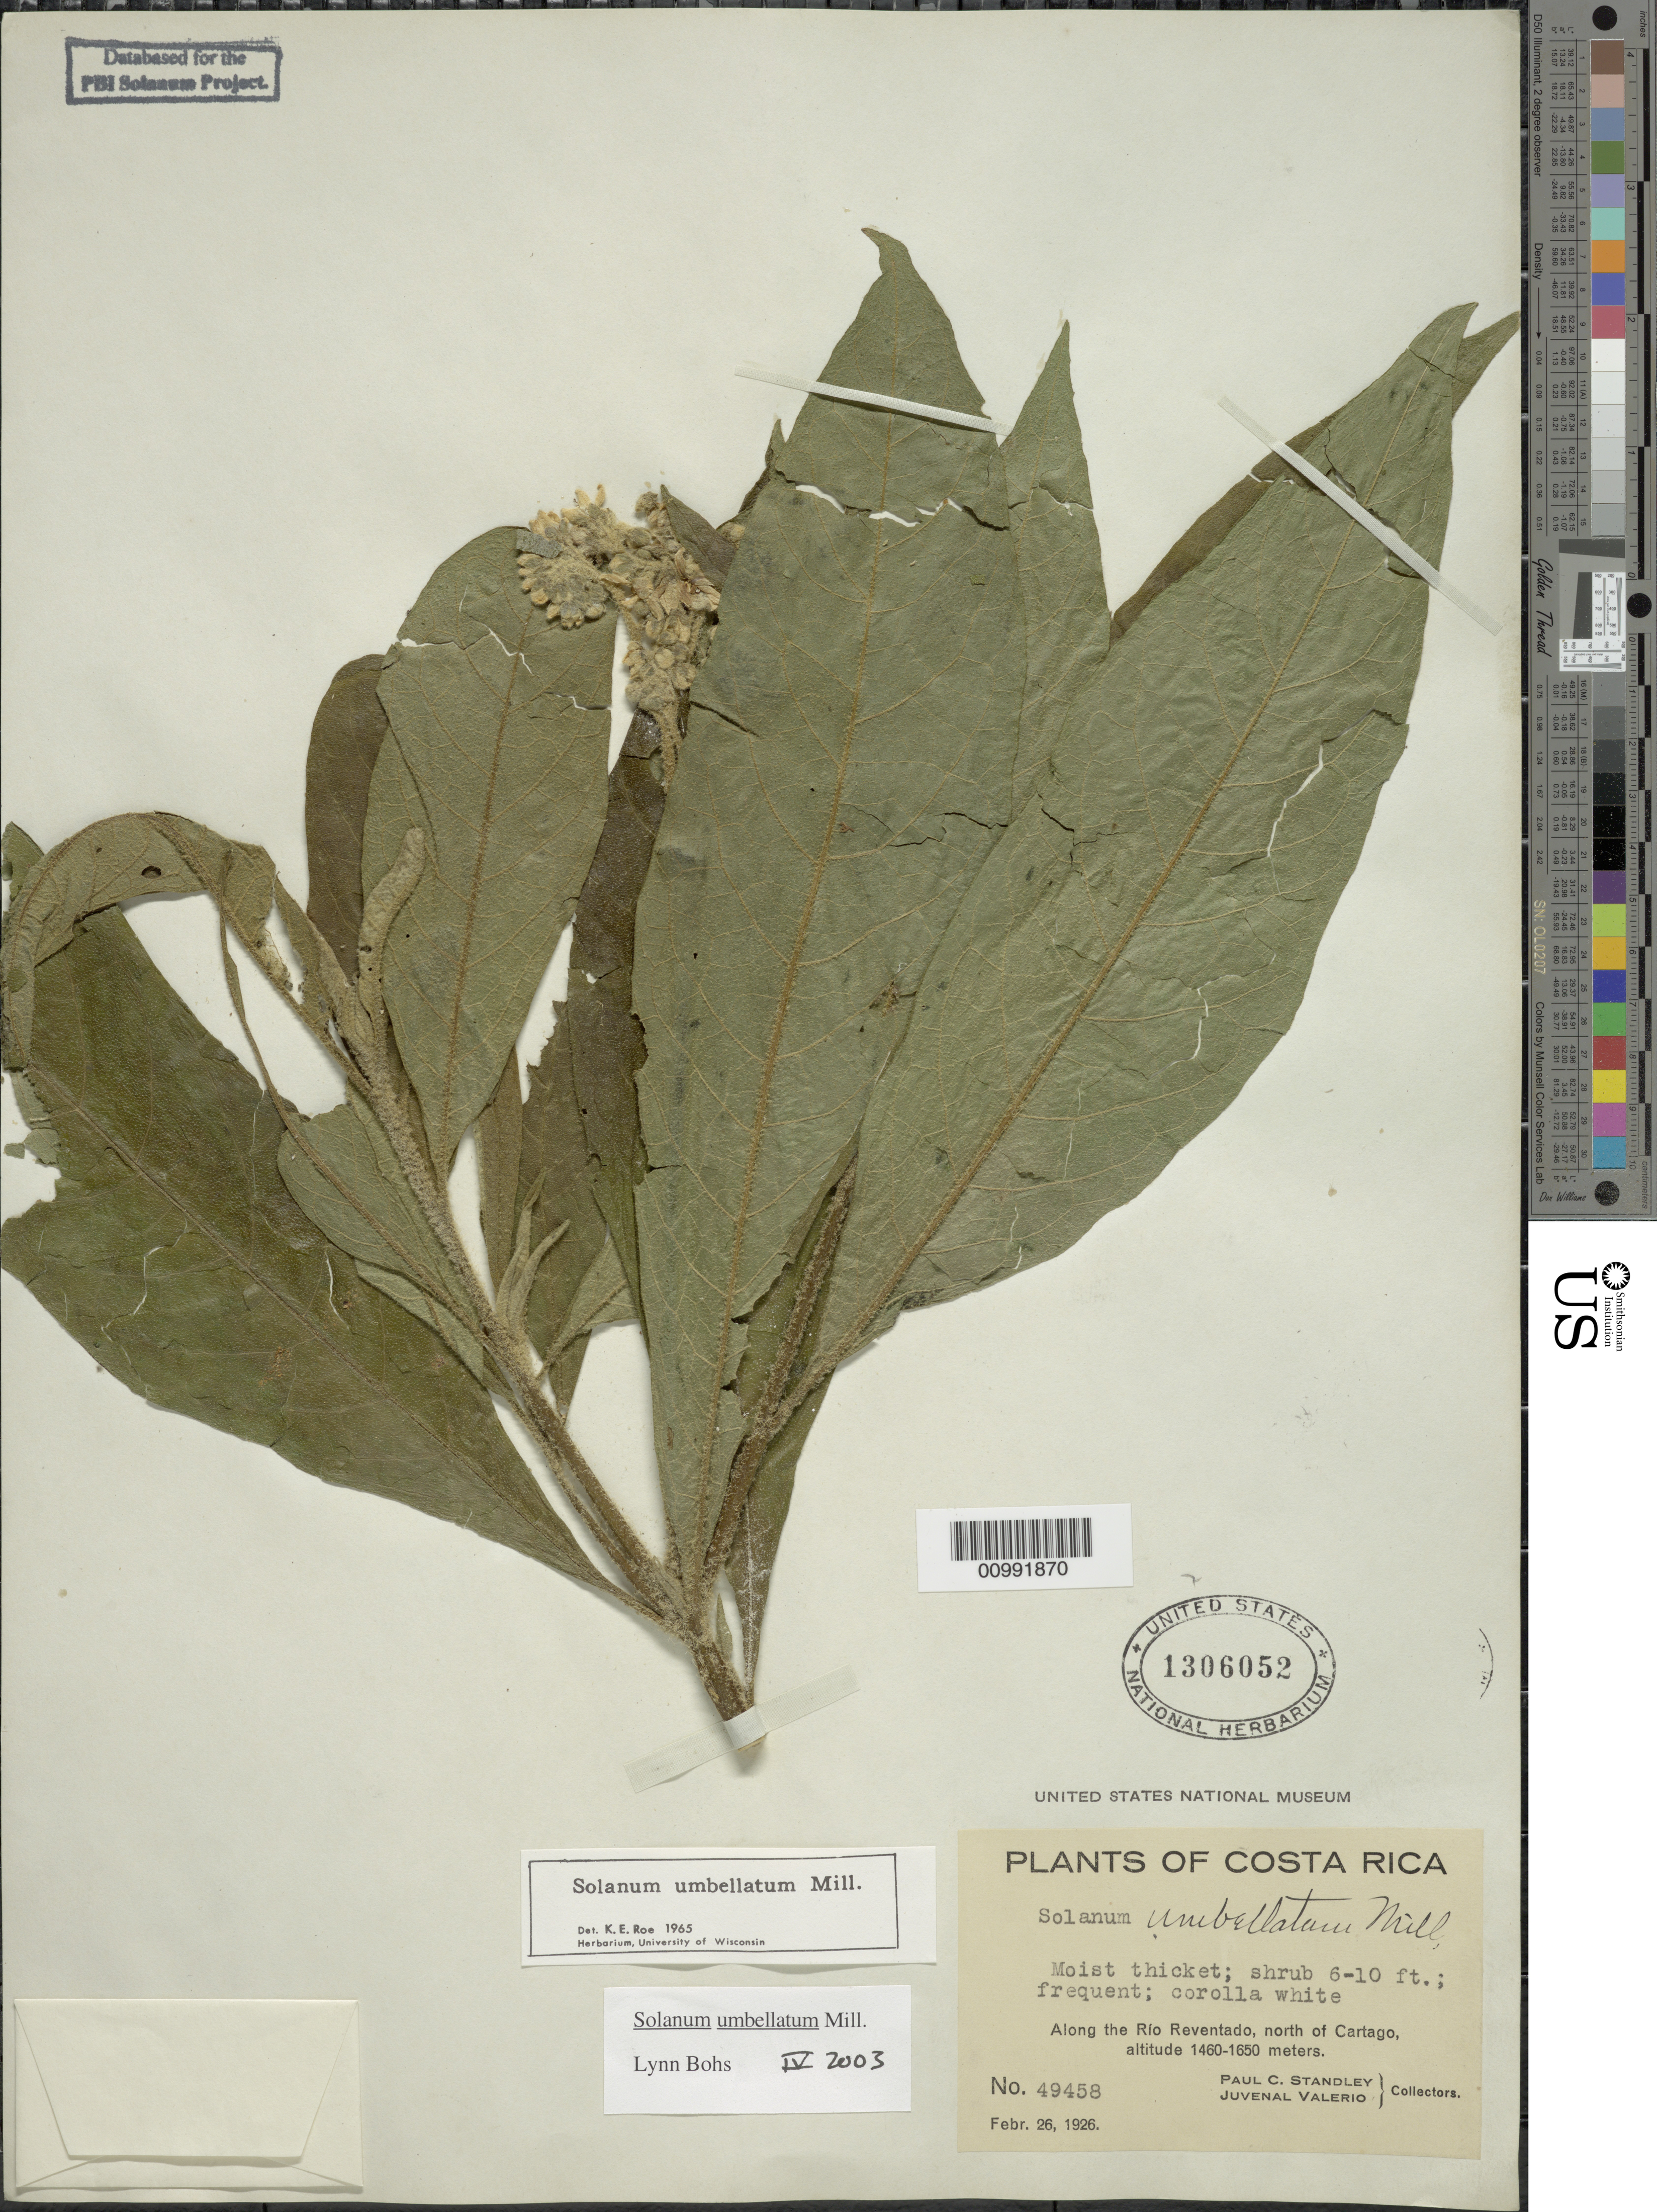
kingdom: Plantae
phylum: Tracheophyta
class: Magnoliopsida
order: Solanales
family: Solanaceae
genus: Solanum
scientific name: Solanum umbellatum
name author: Mill.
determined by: Bohs, L. A.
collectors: P. C. Standley & J. Valerio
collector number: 49458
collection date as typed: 26 Feb 1926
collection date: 1926-02-26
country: Costa Rica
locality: Along the Río Reventado, north of Cartago.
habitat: Moist thicket.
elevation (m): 1460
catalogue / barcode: US 1306052